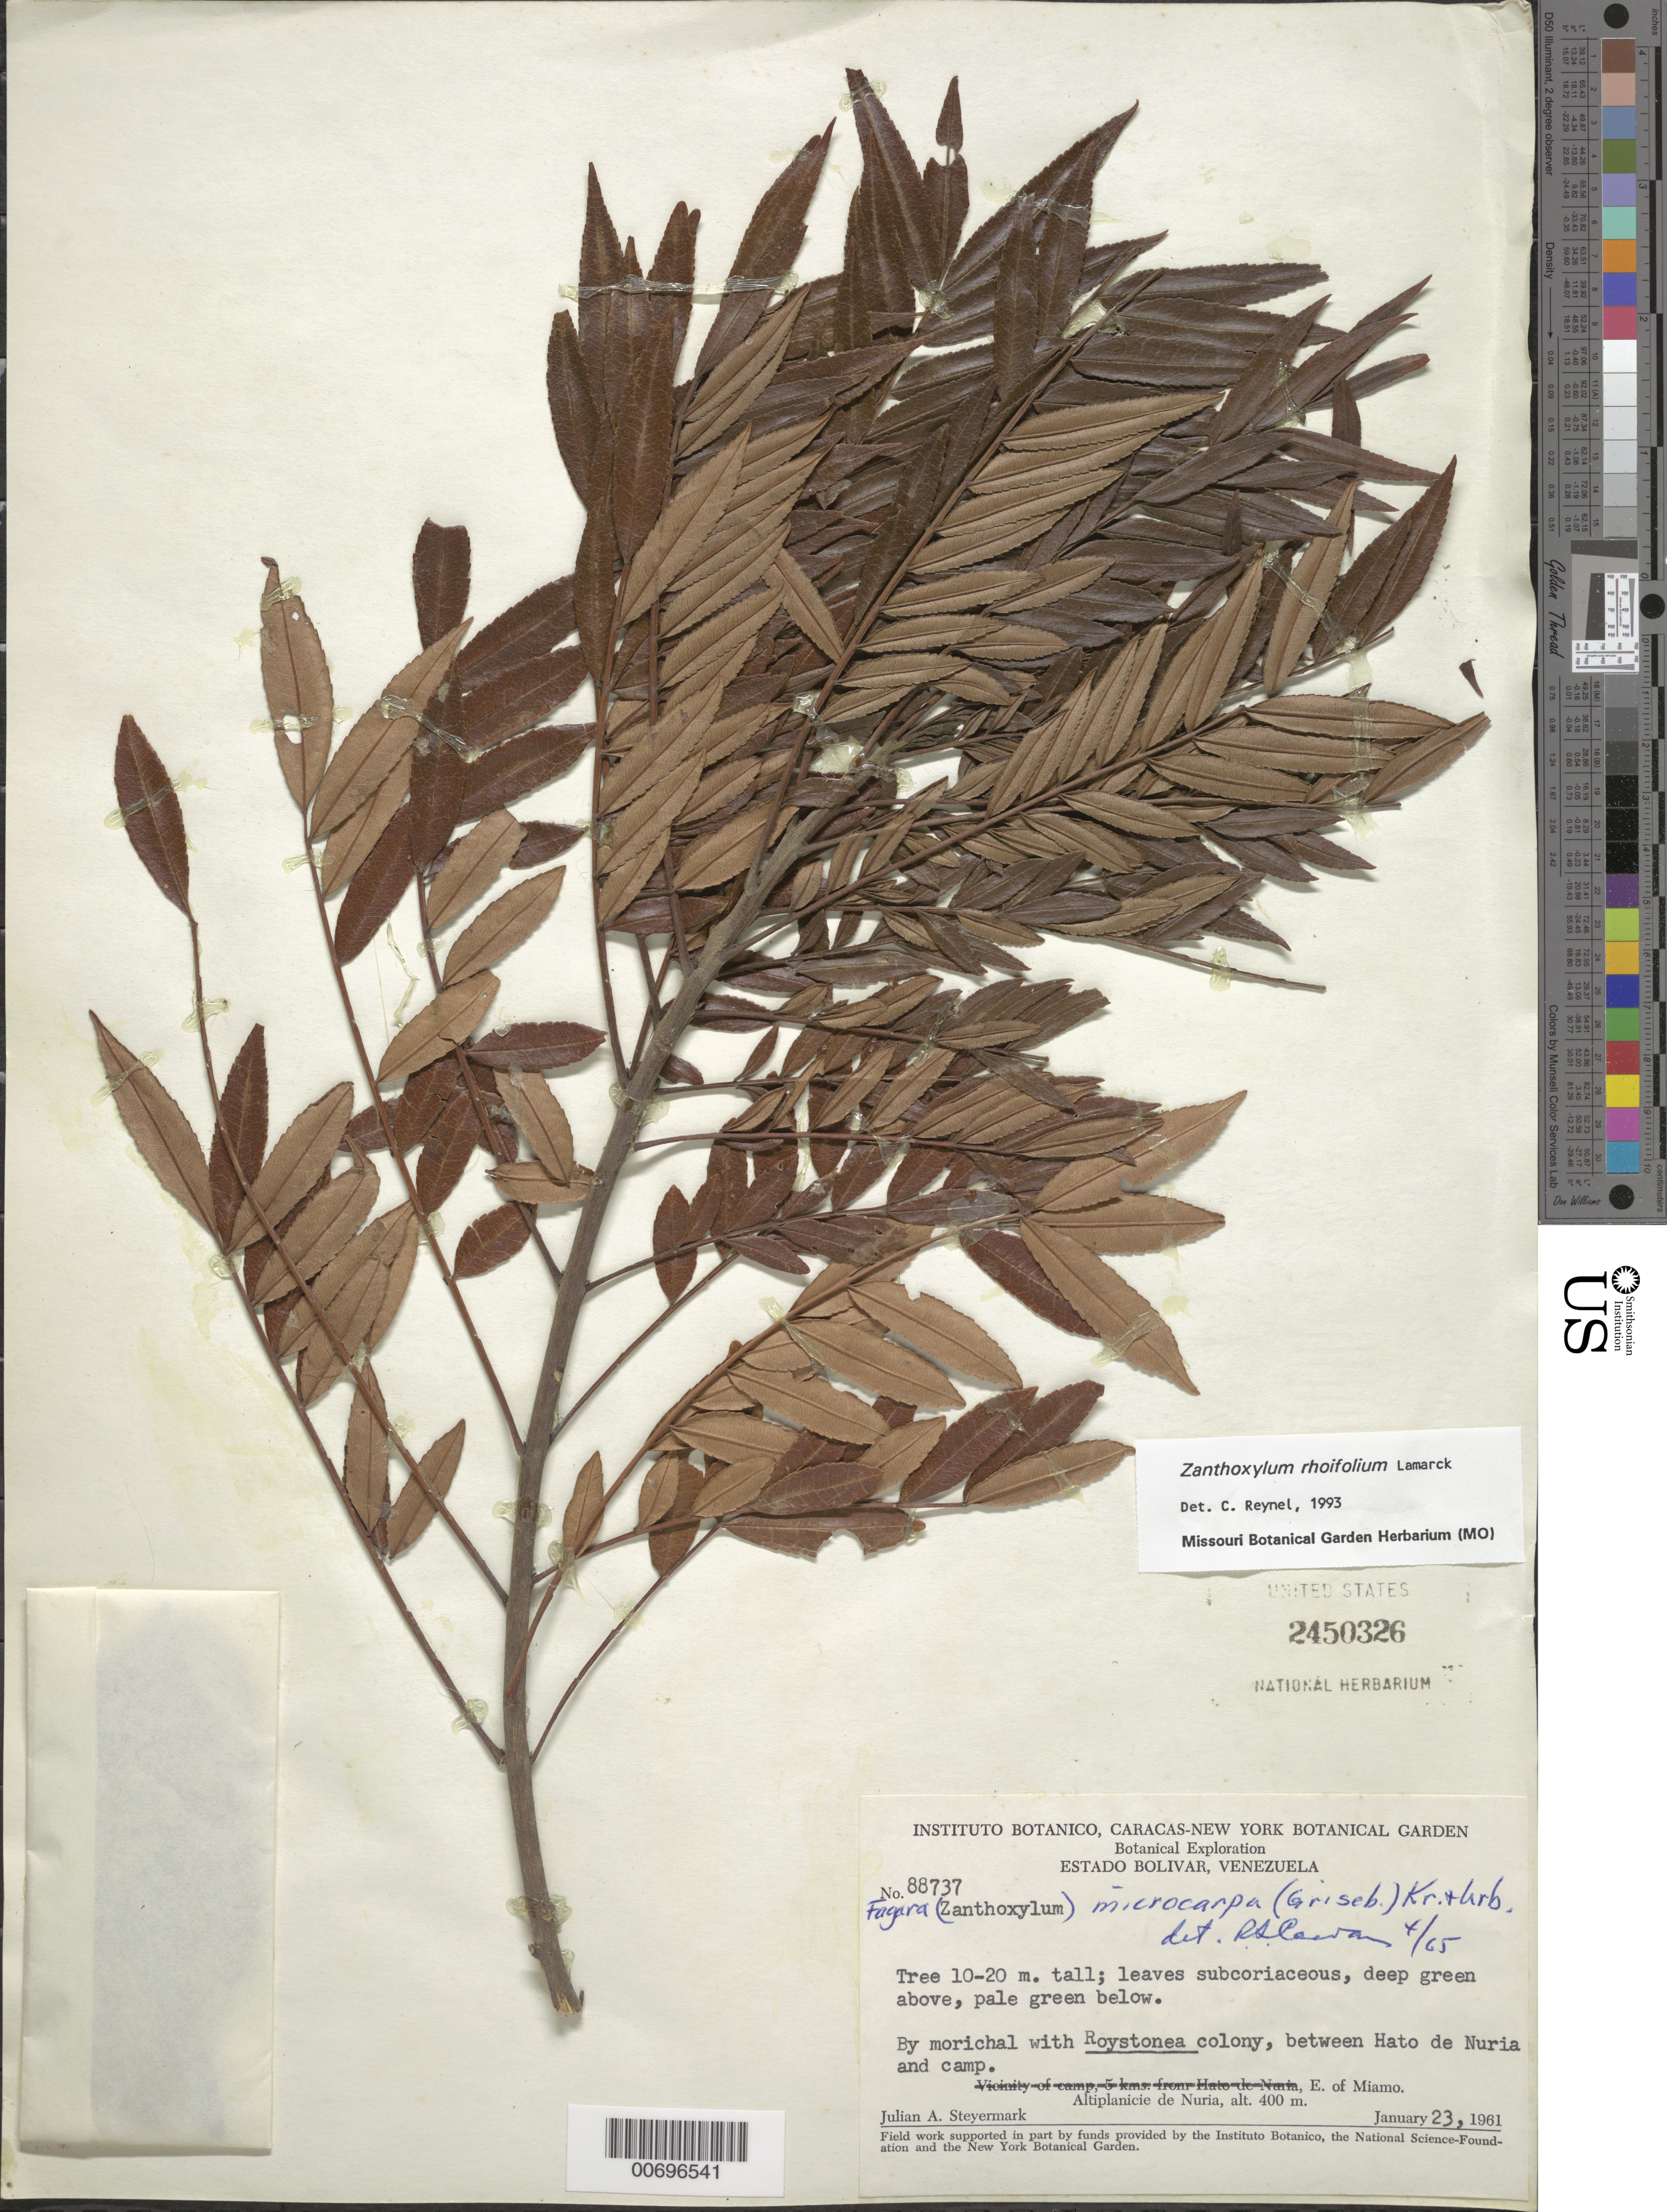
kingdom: Plantae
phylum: Tracheophyta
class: Magnoliopsida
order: Sapindales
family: Rutaceae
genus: Zanthoxylum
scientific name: Zanthoxylum rhoifolium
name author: Lam.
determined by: Reynel, Carlos A., (MO), Missouri Botanical Garden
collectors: J. Steyermark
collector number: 88737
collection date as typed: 23-Jan-61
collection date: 1961-01-23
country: Venezuela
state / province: Bolívar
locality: Altiplanicie de Nuria, E of Miamo, between Hato de Nuria and camp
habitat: Morichal with Roystonea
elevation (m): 400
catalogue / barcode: US 2450326